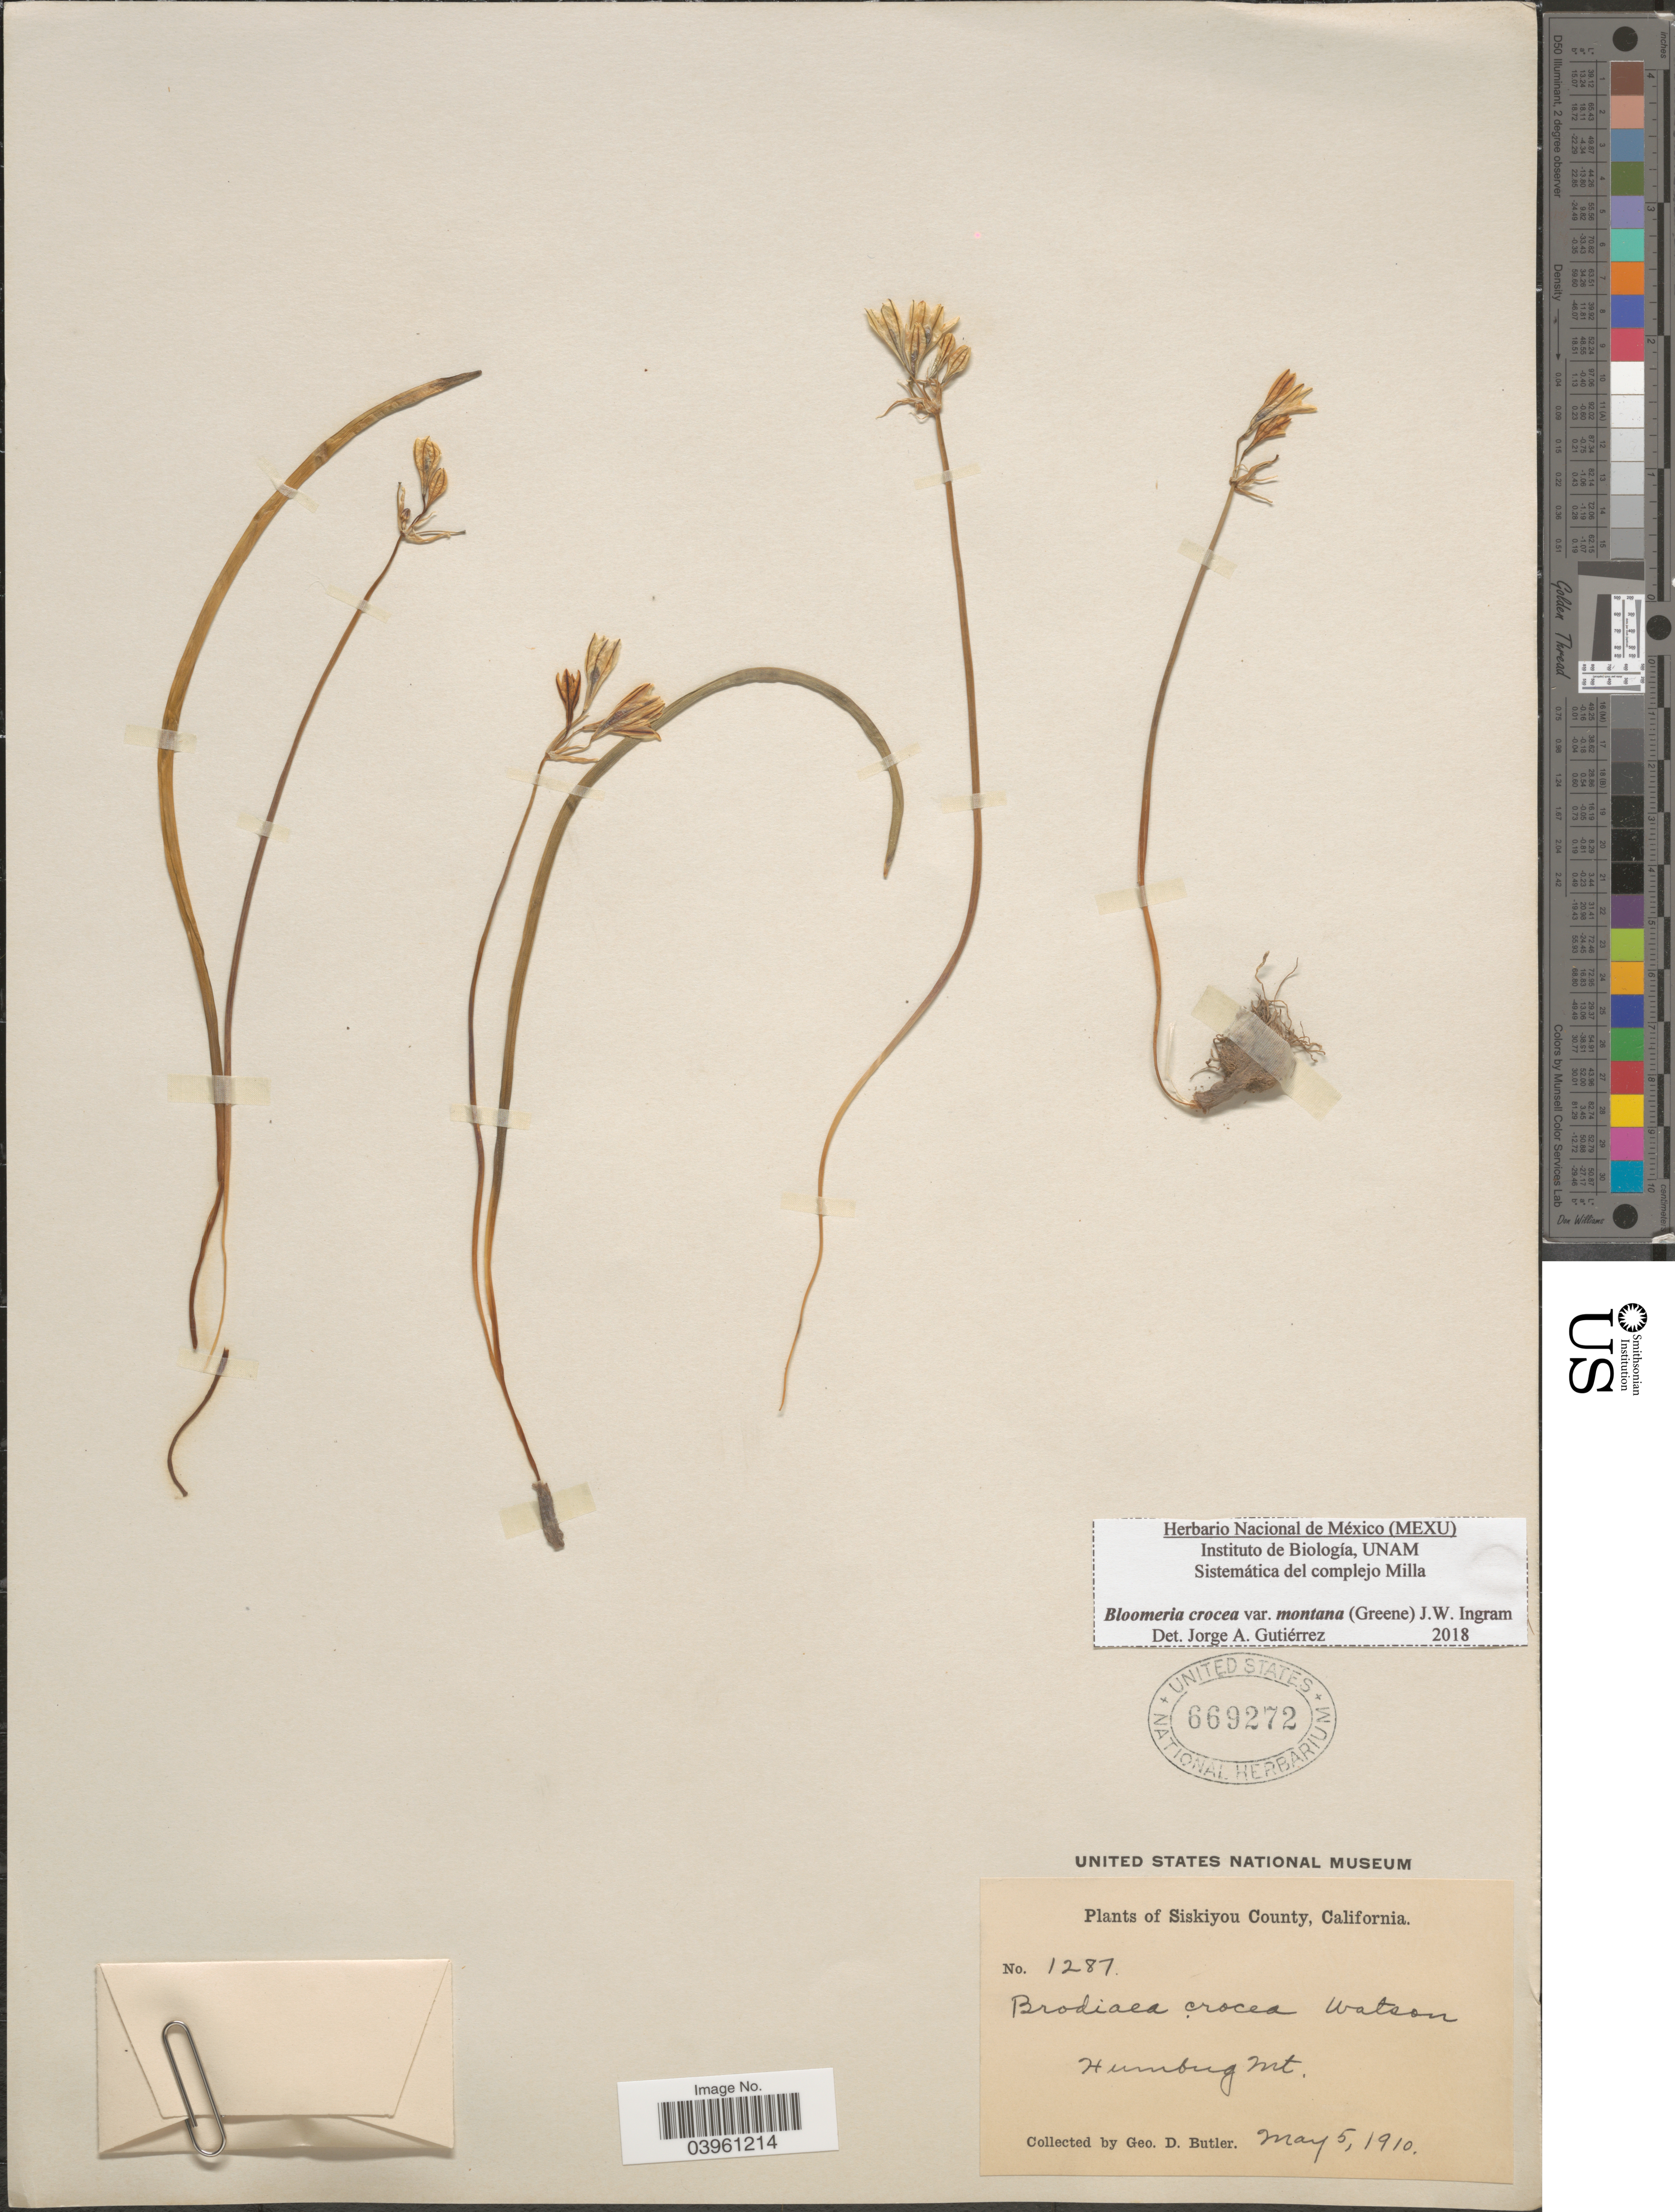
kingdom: Plantae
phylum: Tracheophyta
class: Liliopsida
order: Asparagales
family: Asparagaceae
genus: Bloomeria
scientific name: Bloomeria crocea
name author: (Torr.) Coville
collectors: G. D. Butler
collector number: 1287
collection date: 1910-05-05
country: United States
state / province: California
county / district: Siskiyou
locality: Siskiyou County. Humbug Mt.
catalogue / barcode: US 669272